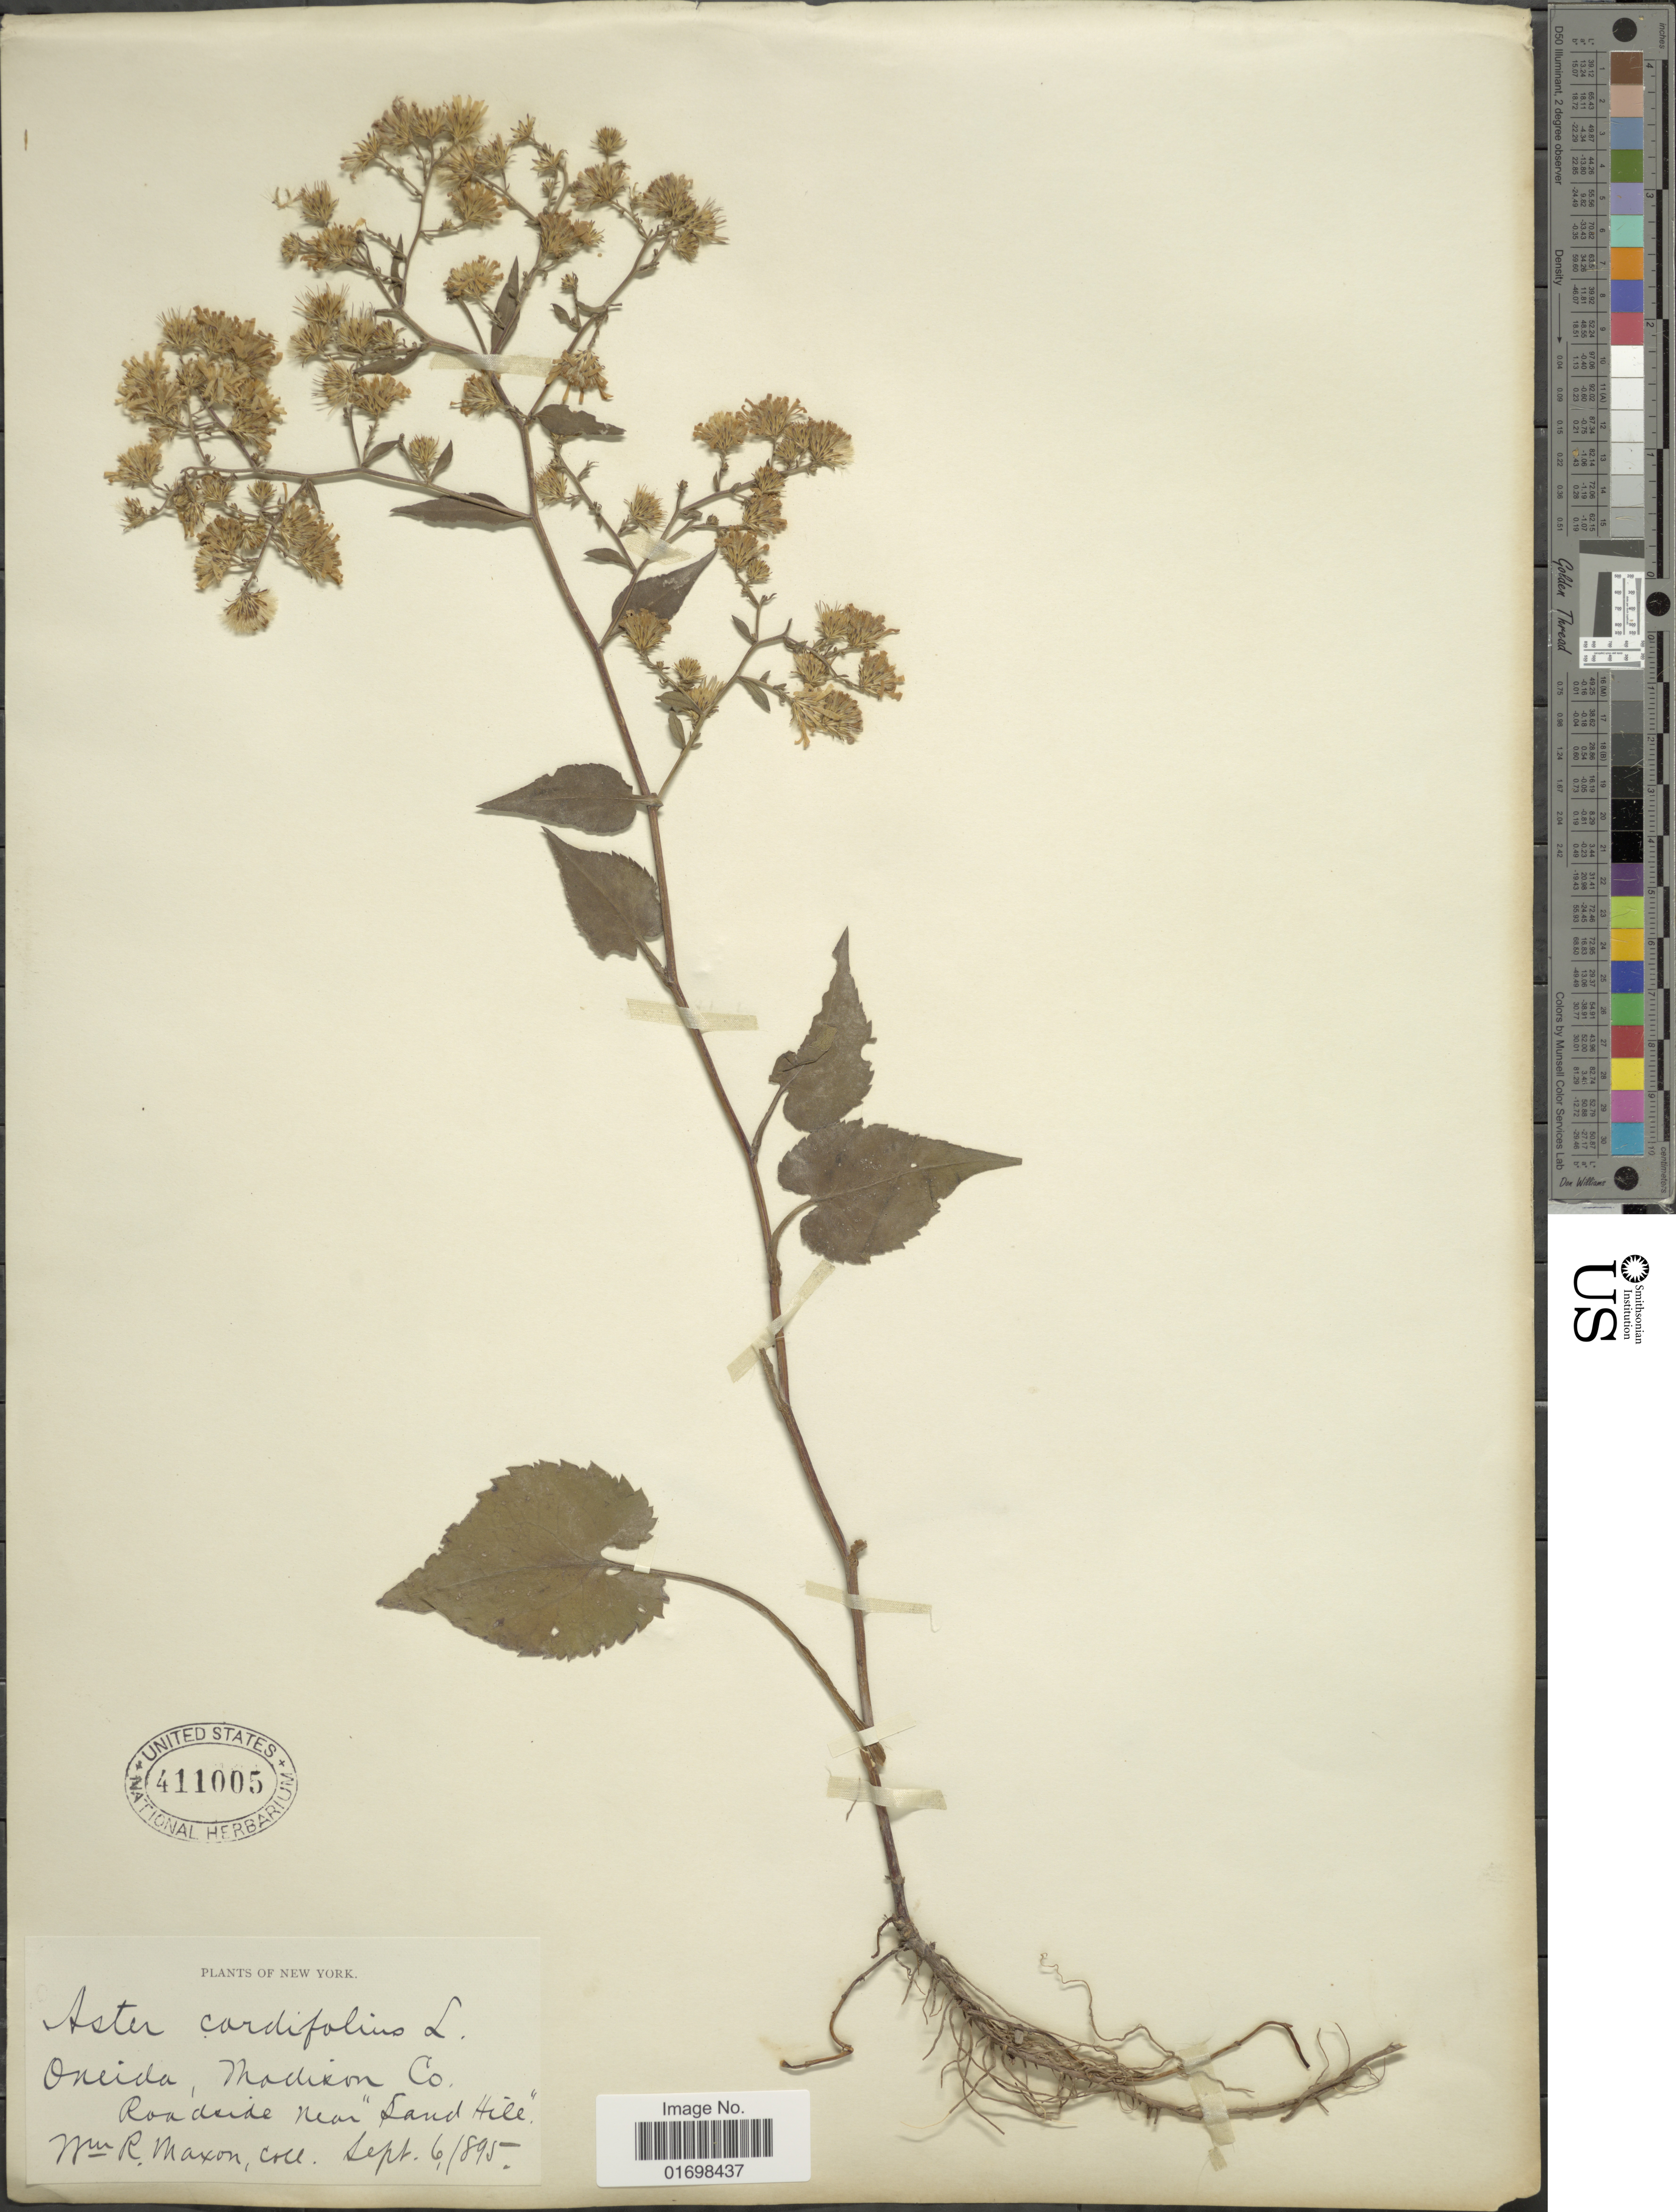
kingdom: Plantae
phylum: Tracheophyta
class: Magnoliopsida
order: Asterales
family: Asteraceae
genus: Symphyotrichum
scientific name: Symphyotrichum cordifolium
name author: (L.) G.L. Nesom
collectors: W. R. Maxon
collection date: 1895-09-06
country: United States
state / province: New York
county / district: Oneida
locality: Oneida, Madison Co. Roadside near "Sand Hill".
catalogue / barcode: US 411005